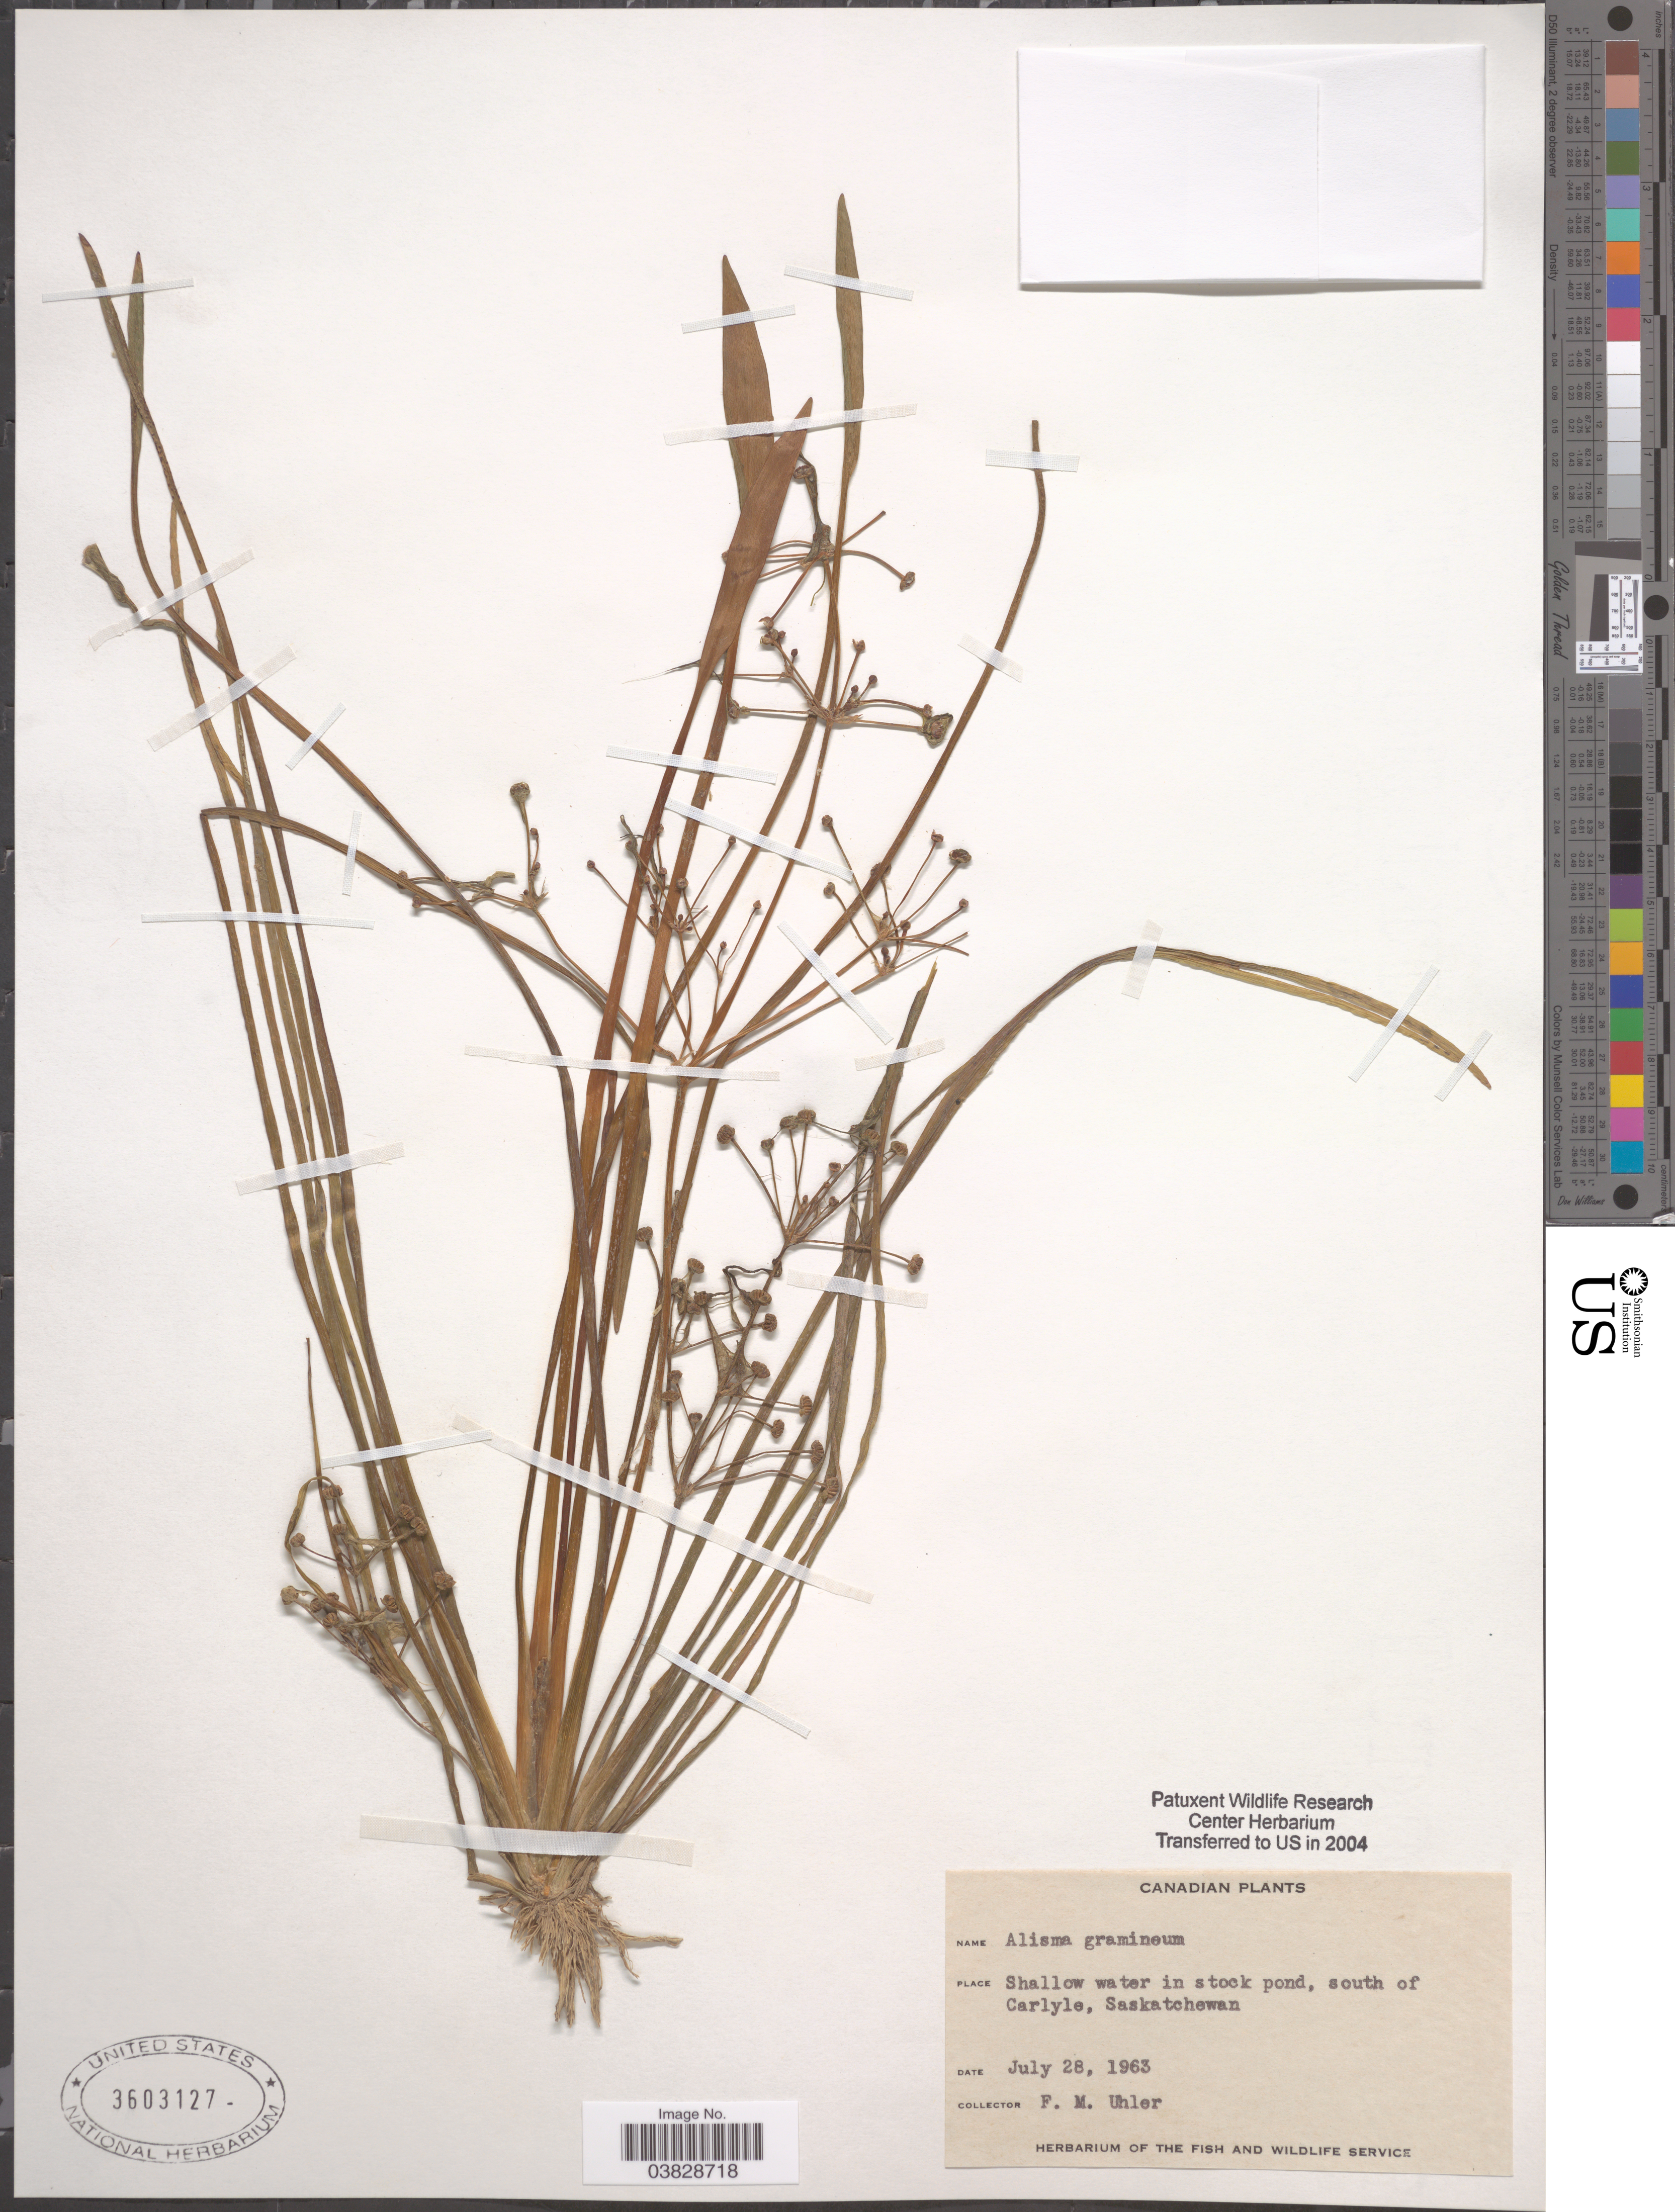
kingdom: Plantae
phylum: Tracheophyta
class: Liliopsida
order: Alismatales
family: Alismataceae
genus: Alisma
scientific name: Alisma gramineum var. graminifolia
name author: (Wahlenb.) A.J.Hendricks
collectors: F. M. Uhler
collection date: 1963-07-28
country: Canada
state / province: Saskatchewan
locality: Shallow water in stock pond, south of Carlyle.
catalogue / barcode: US 3603127